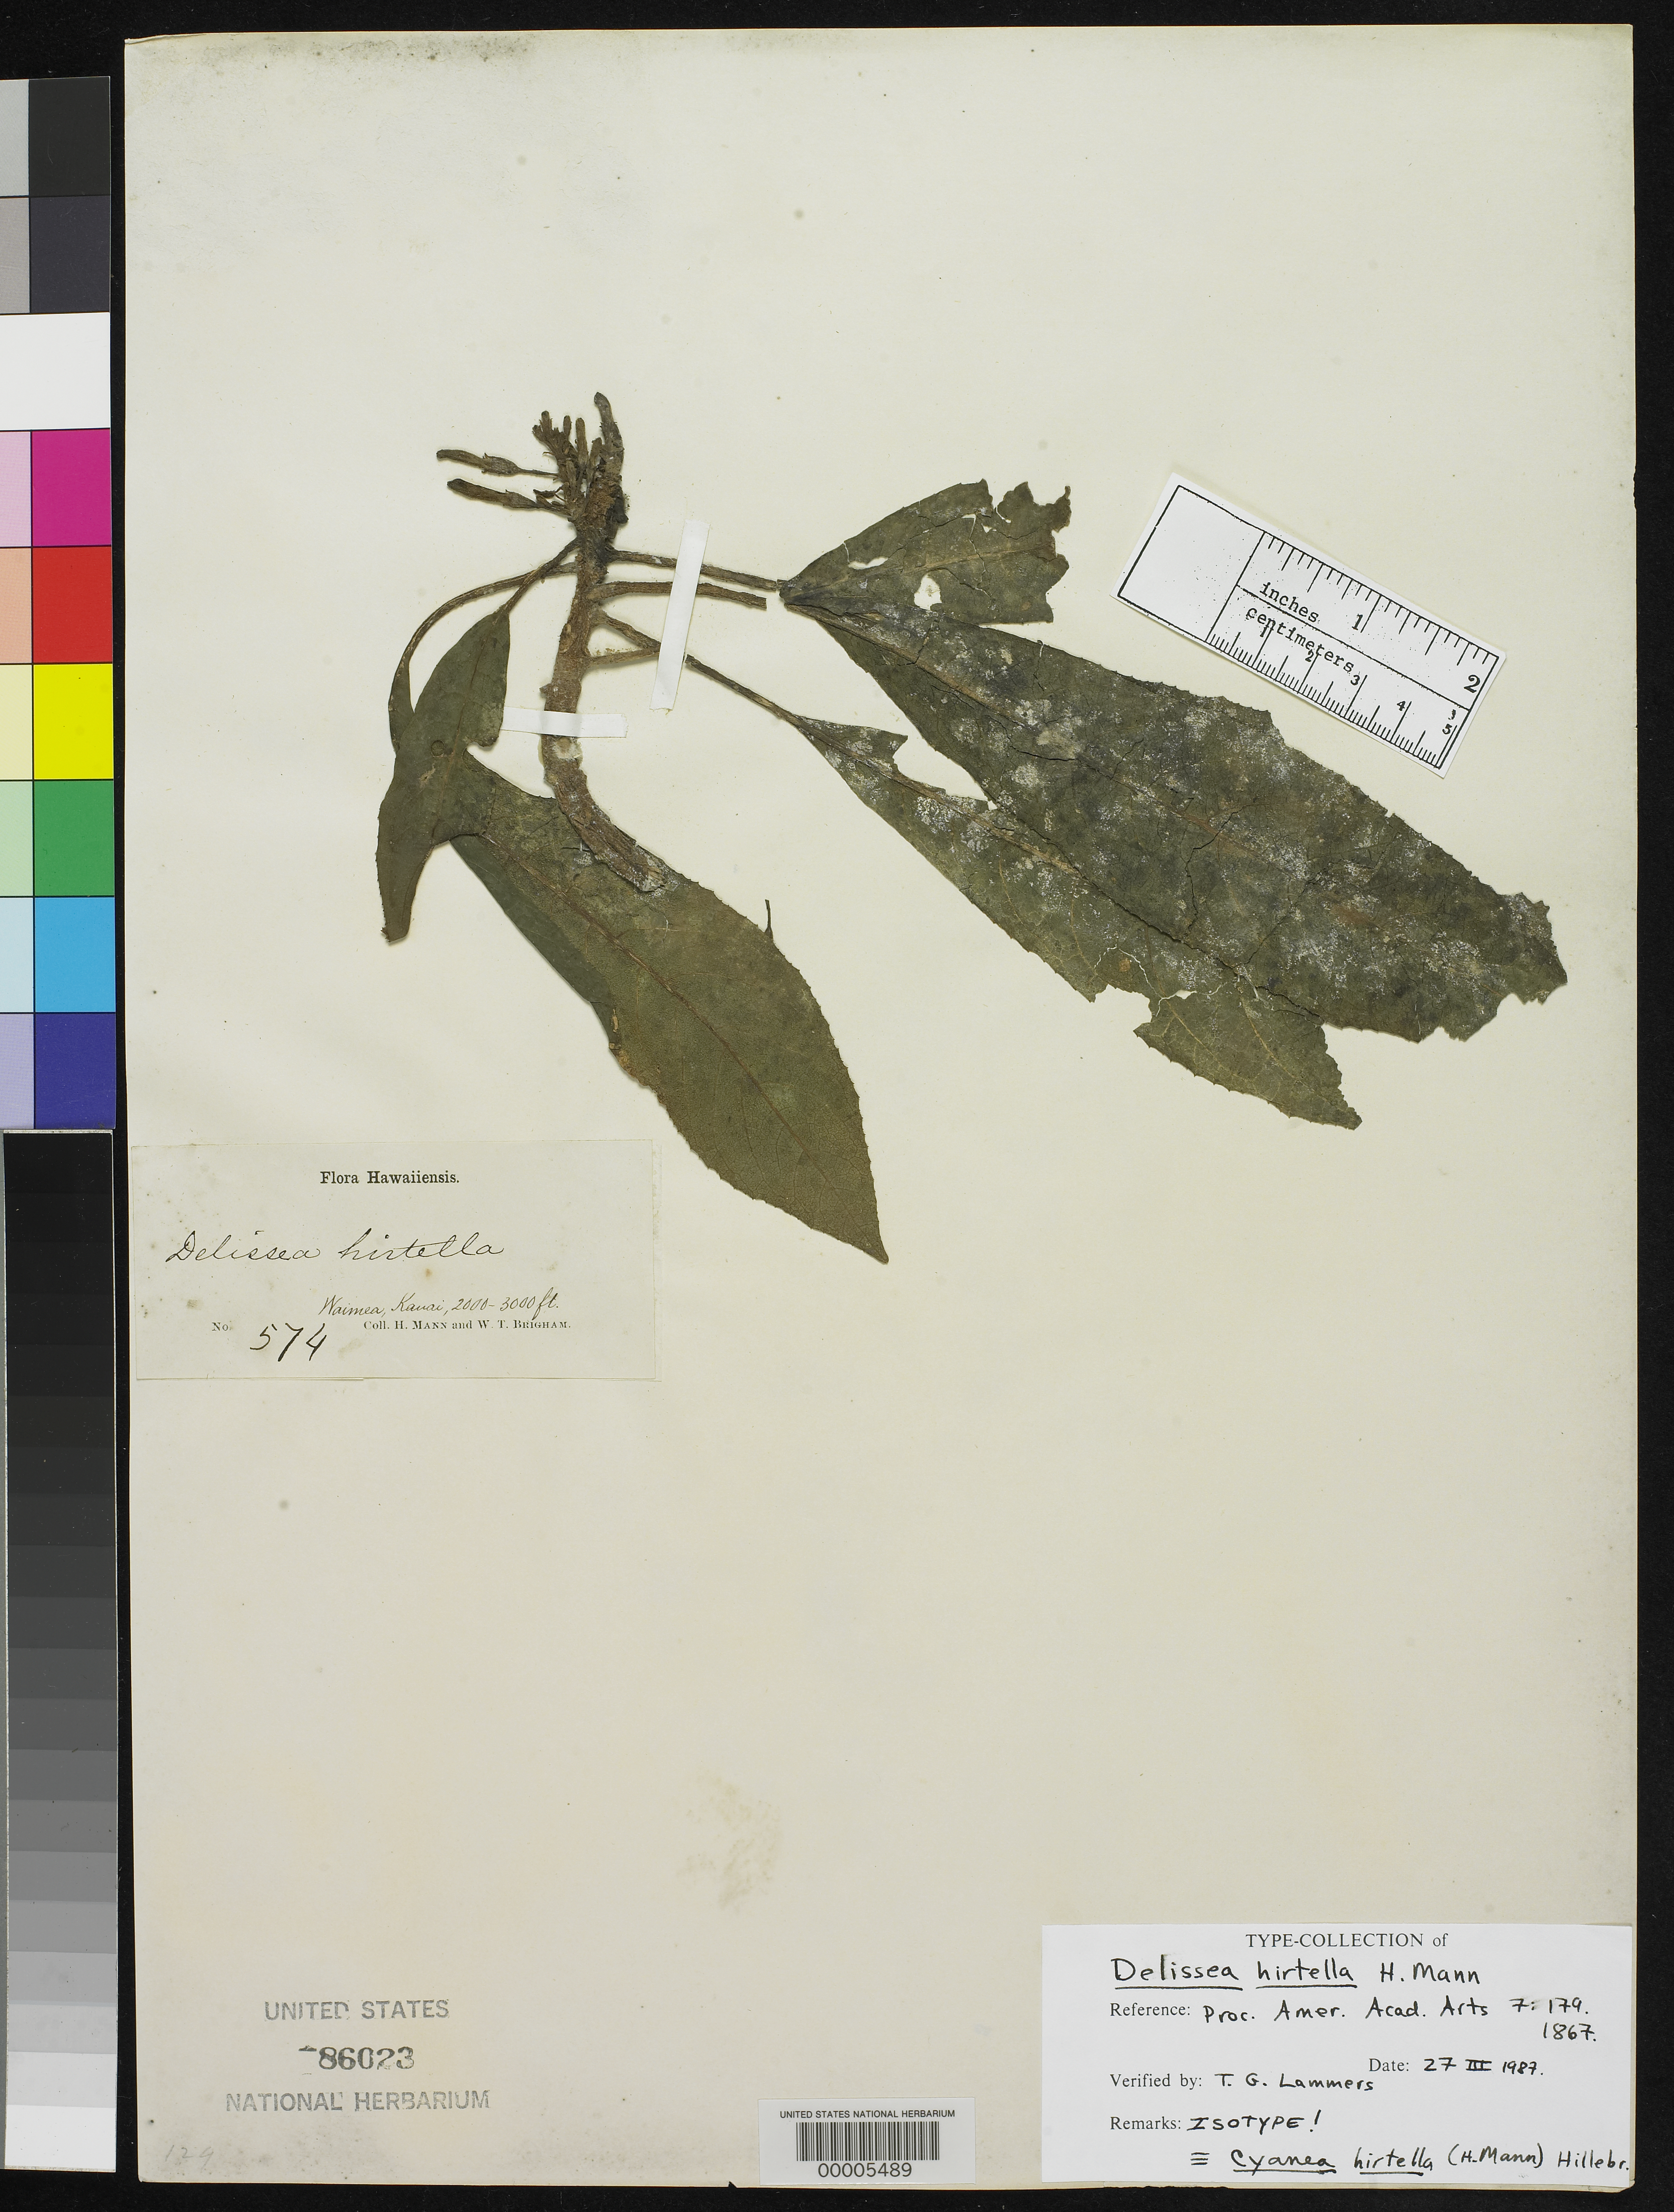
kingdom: Plantae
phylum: Tracheophyta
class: Magnoliopsida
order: Asterales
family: Campanulaceae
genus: Delissea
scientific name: Delissea hirtella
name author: H. Mann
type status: Isotype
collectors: H. Mann & W. T. Brigham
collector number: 574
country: United States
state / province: Hawaii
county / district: Kauai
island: Kaua'i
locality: Waimea.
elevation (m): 610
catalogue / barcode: US 86023